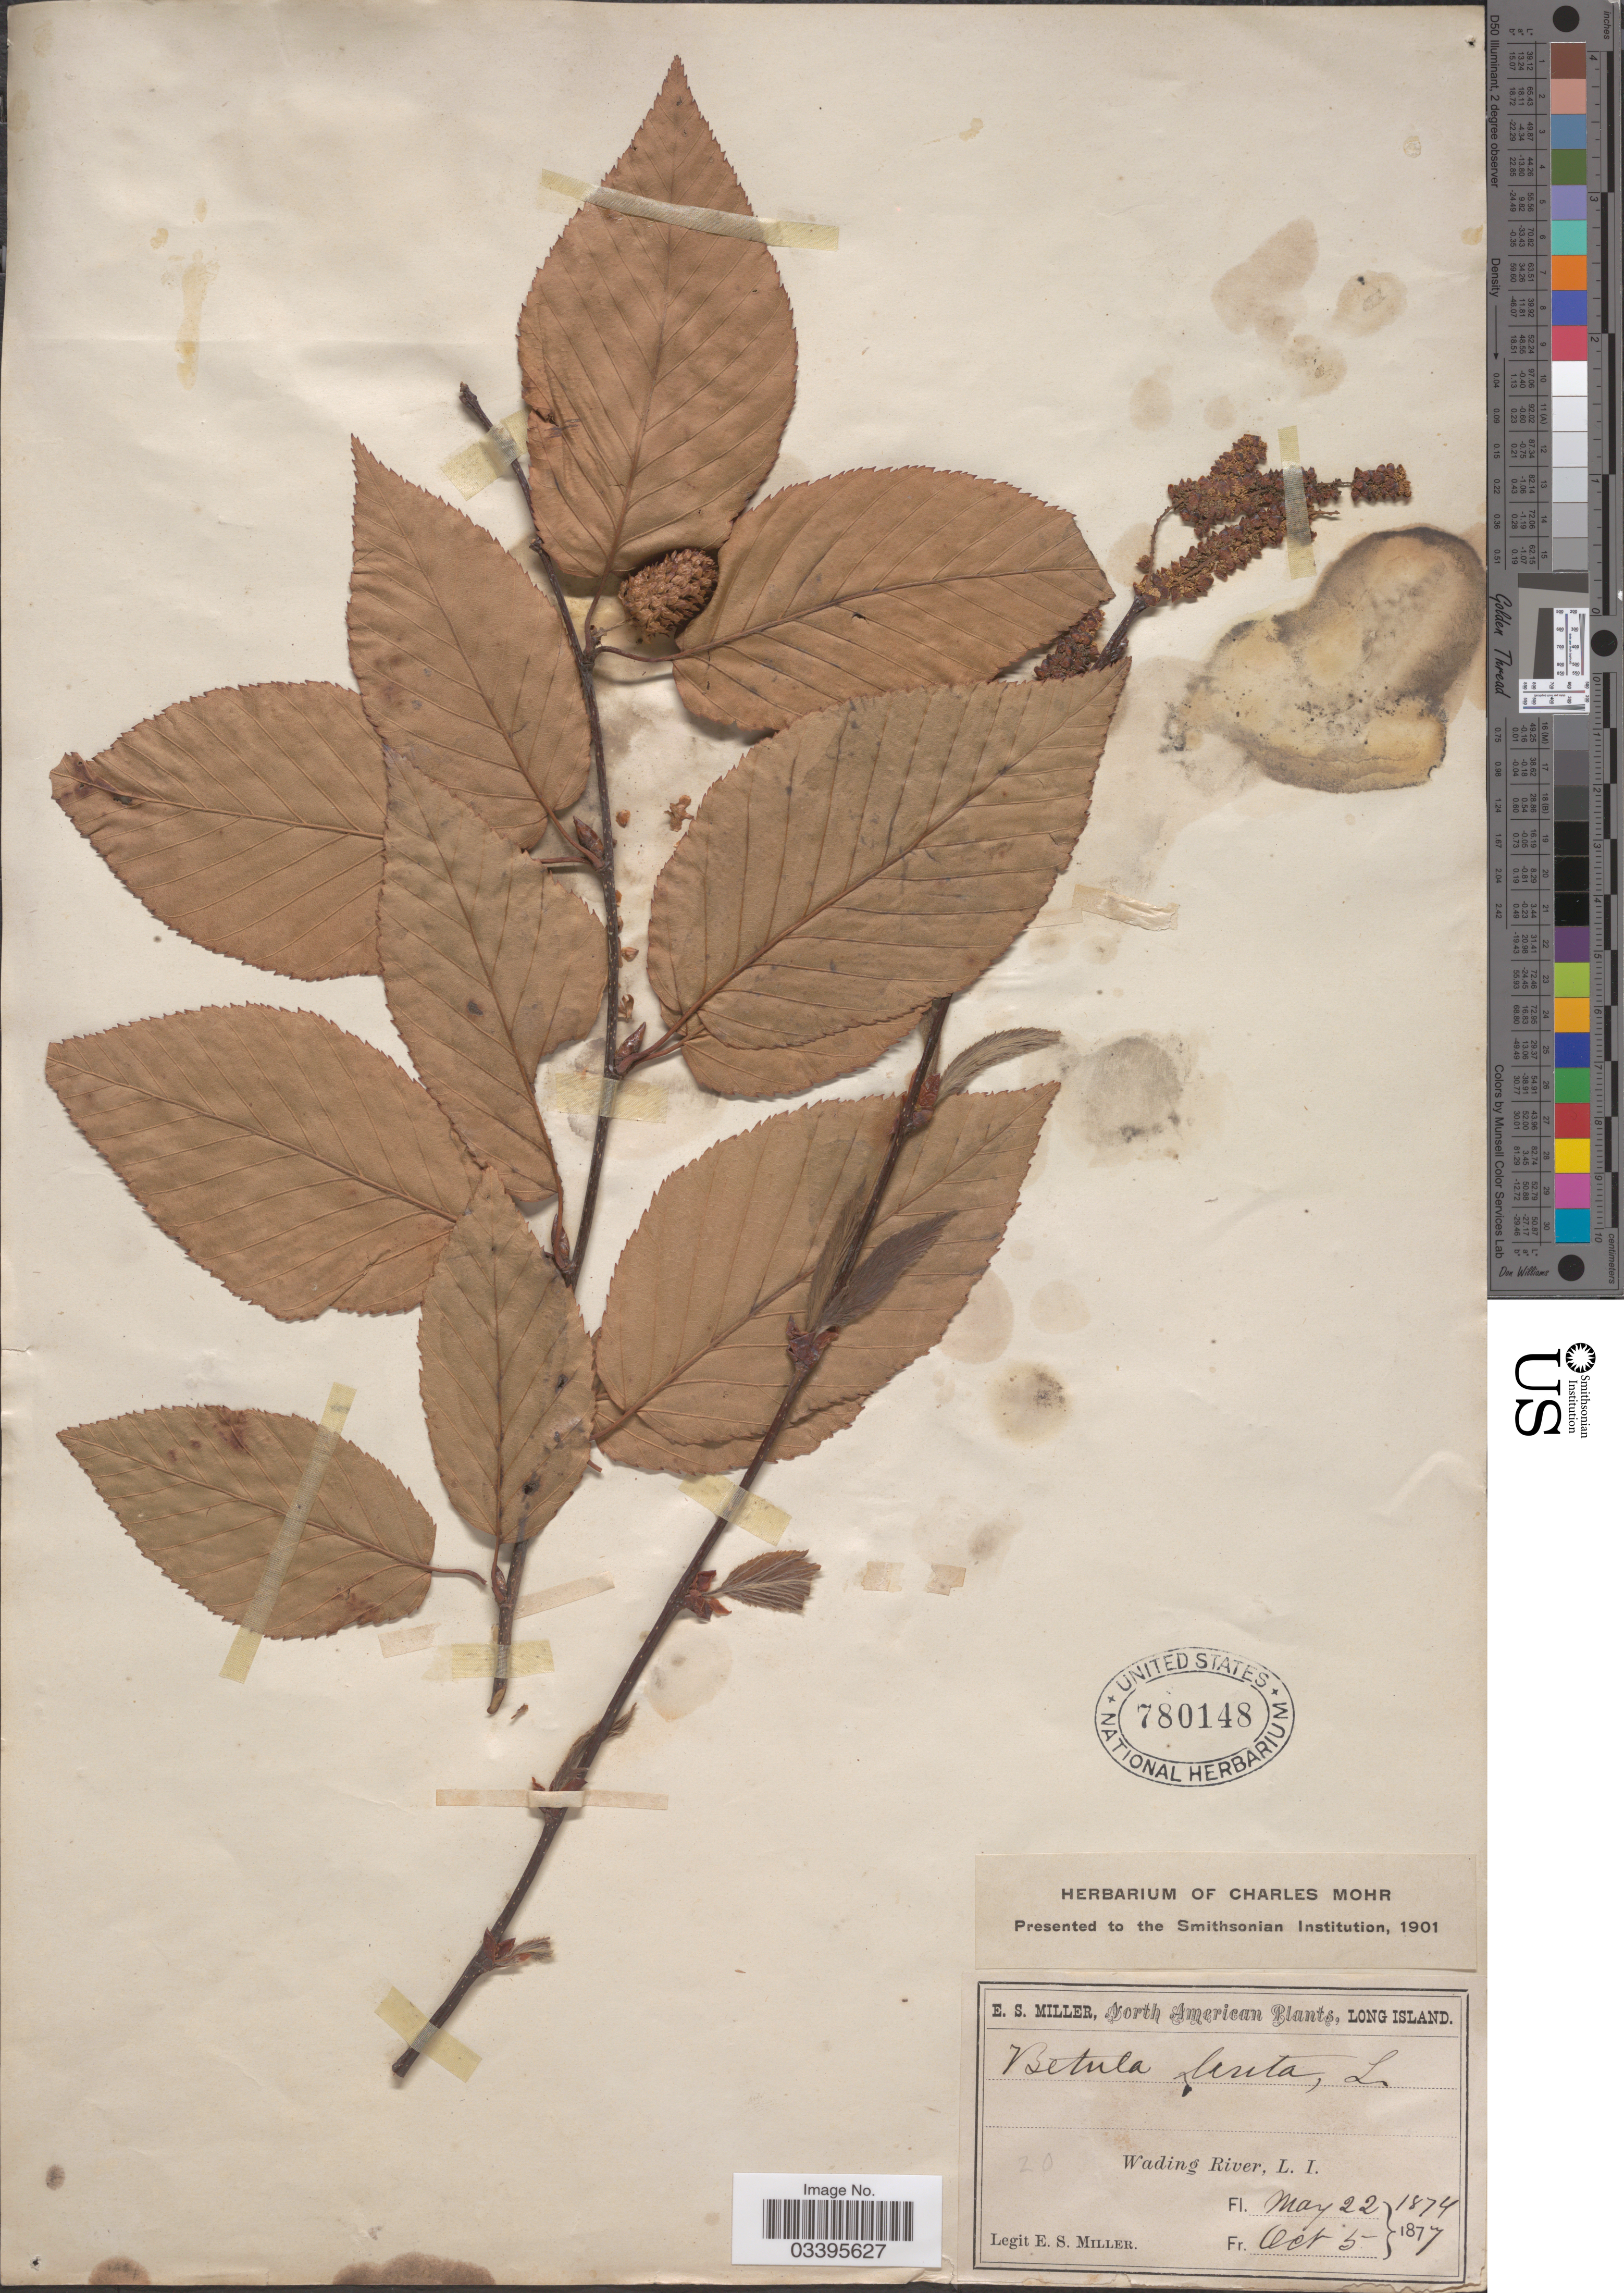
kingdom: Plantae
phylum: Tracheophyta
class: Magnoliopsida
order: Fagales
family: Betulaceae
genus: Betula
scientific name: Betula lenta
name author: L.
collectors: E. S. Miller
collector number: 20?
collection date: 1874-05-22/1877-10-05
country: United States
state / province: New York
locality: Long Island. Wading River.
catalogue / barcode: US 780148